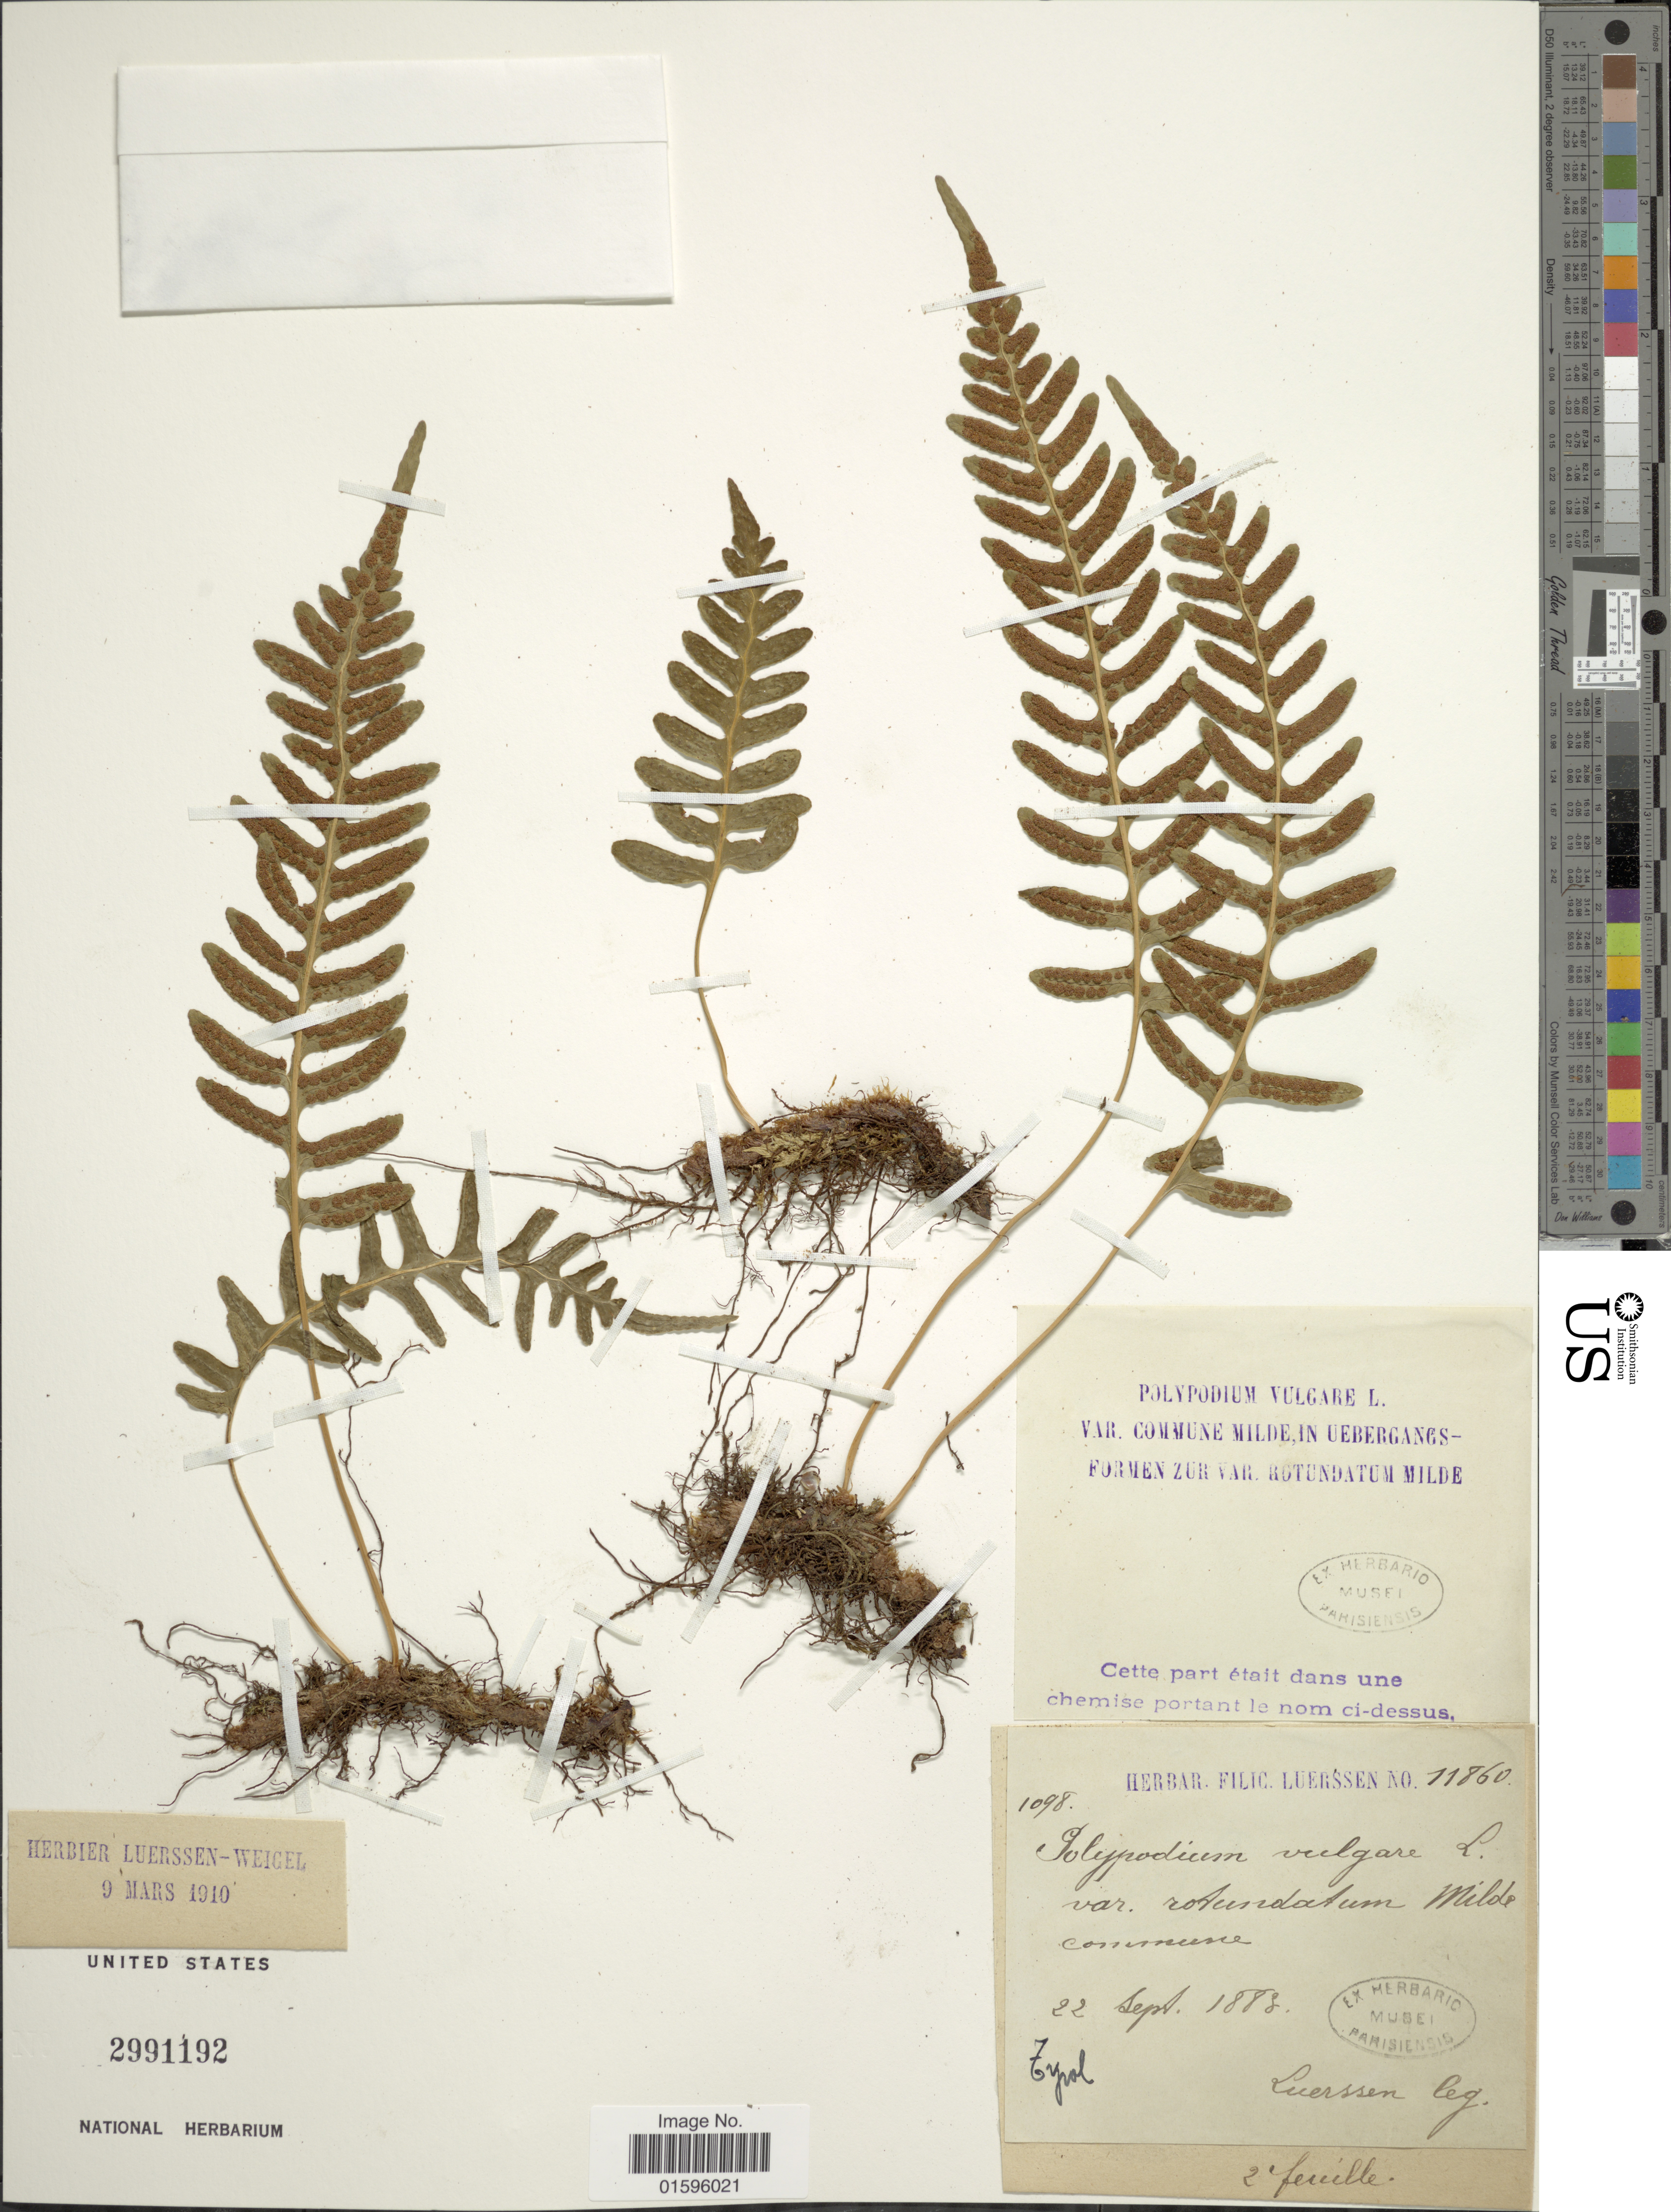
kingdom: Plantae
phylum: Tracheophyta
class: Polypodiopsida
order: Polypodiales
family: Polypodiaceae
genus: Polypodium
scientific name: Polypodium vulgare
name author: L.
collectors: Luerssen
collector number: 1098/11860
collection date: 1885-09-22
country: Austria / Italy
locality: Tyrol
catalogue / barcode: US 2991192